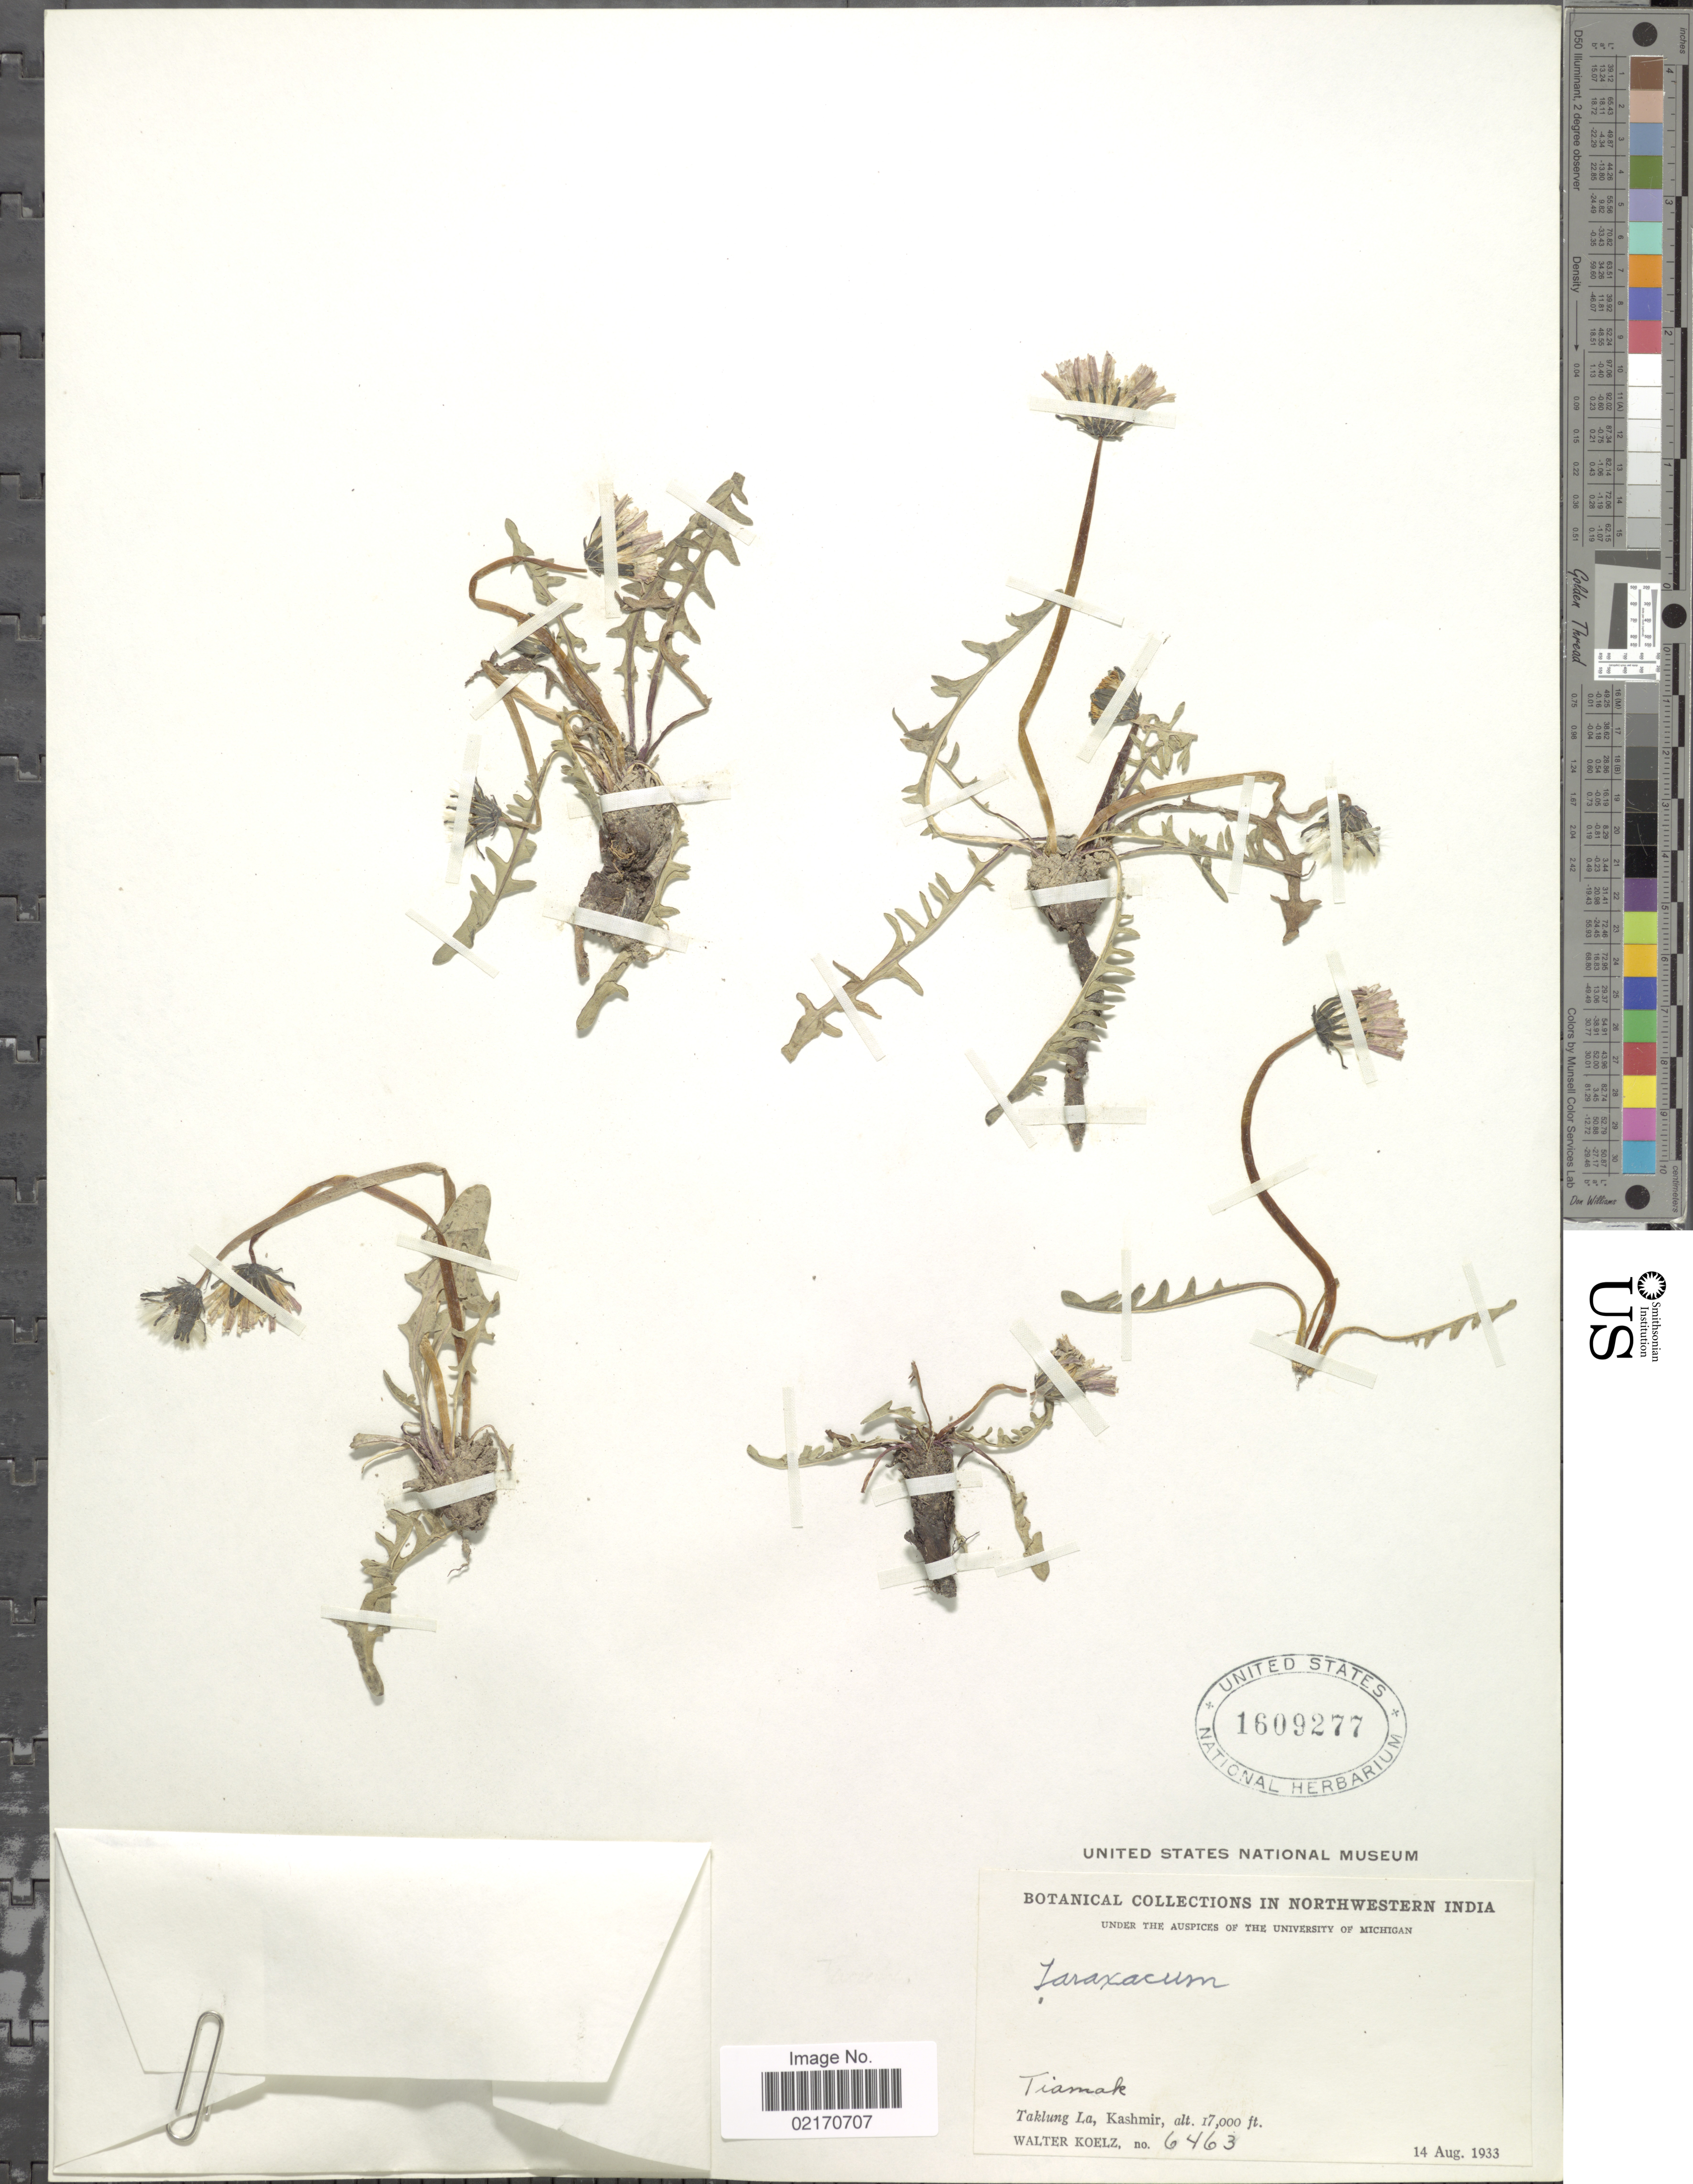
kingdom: Plantae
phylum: Tracheophyta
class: Magnoliopsida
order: Asterales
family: Asteraceae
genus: Taraxacum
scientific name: Taraxacum sp.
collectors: W. N. Koelz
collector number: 6463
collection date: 1933-08-14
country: India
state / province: Jammu and Kashmir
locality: Northwestern India, Tiamak, Taklung La, Kashmir.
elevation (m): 5182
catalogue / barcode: US 1609277